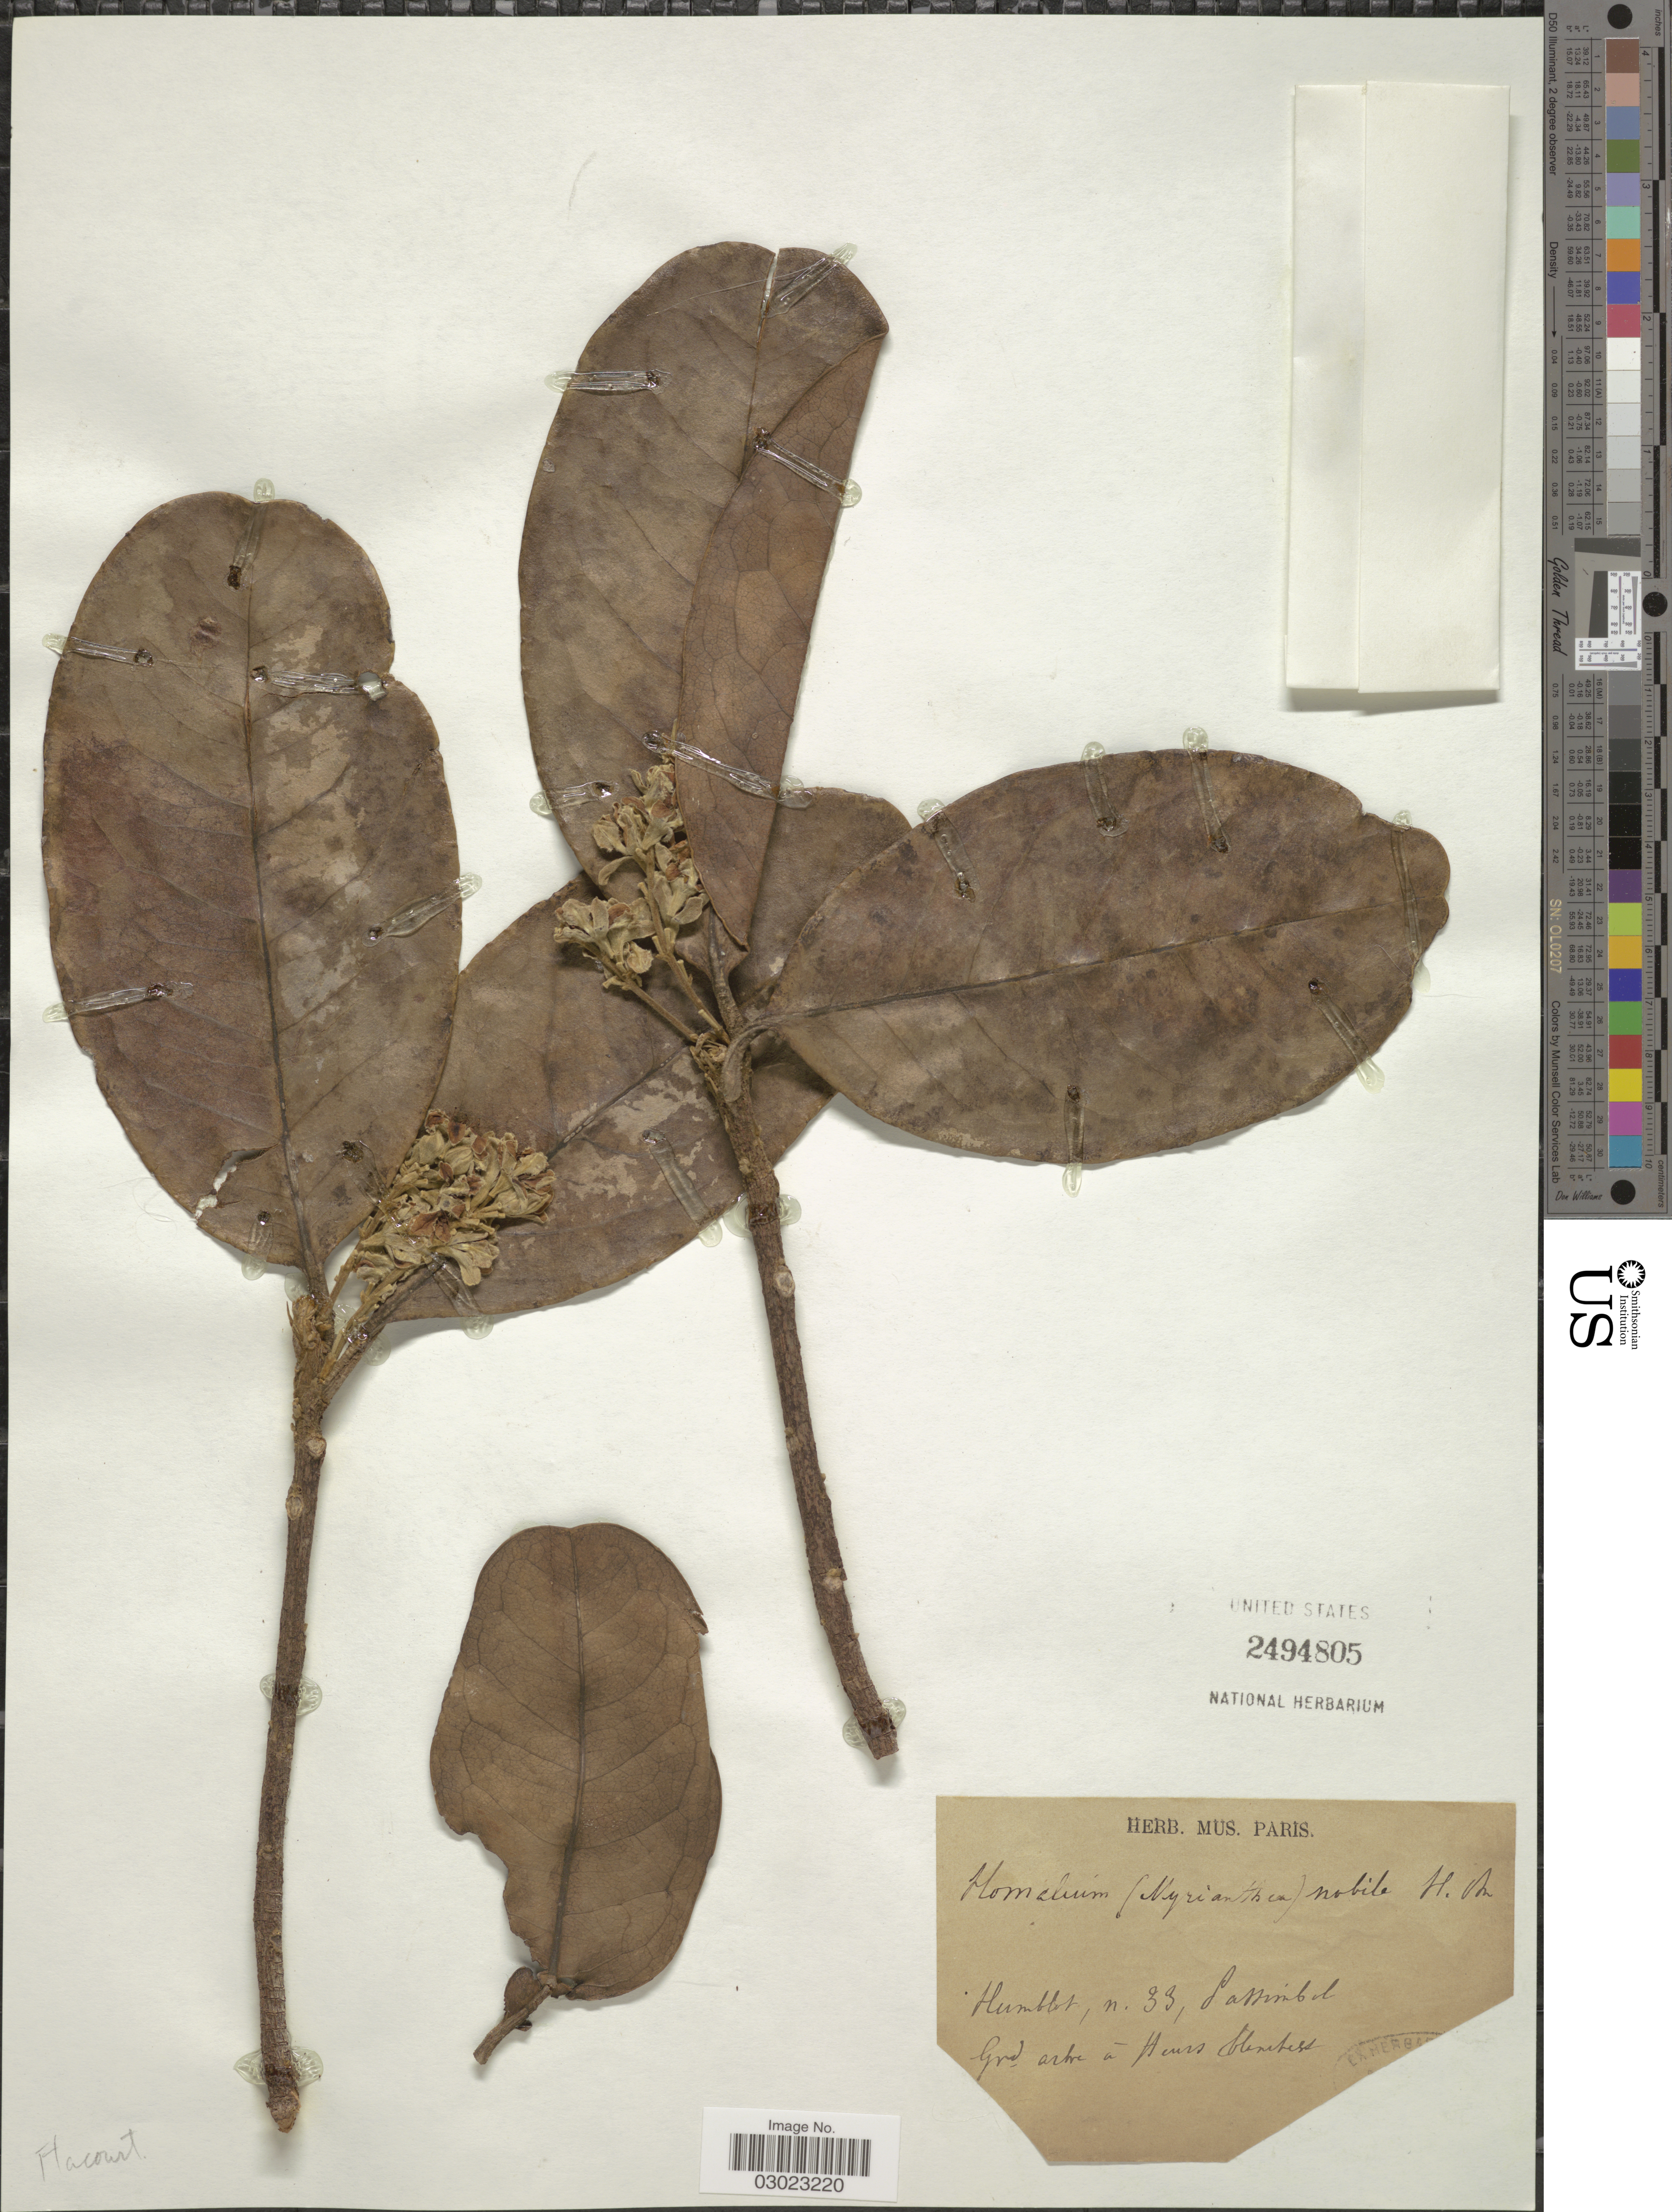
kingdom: Plantae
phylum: Tracheophyta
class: Magnoliopsida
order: Malpighiales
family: Salicaceae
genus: Homalium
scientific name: Homalium nobile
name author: Baill.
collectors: Humblot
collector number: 33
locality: Passimbol [interpreted].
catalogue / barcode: US 2494805